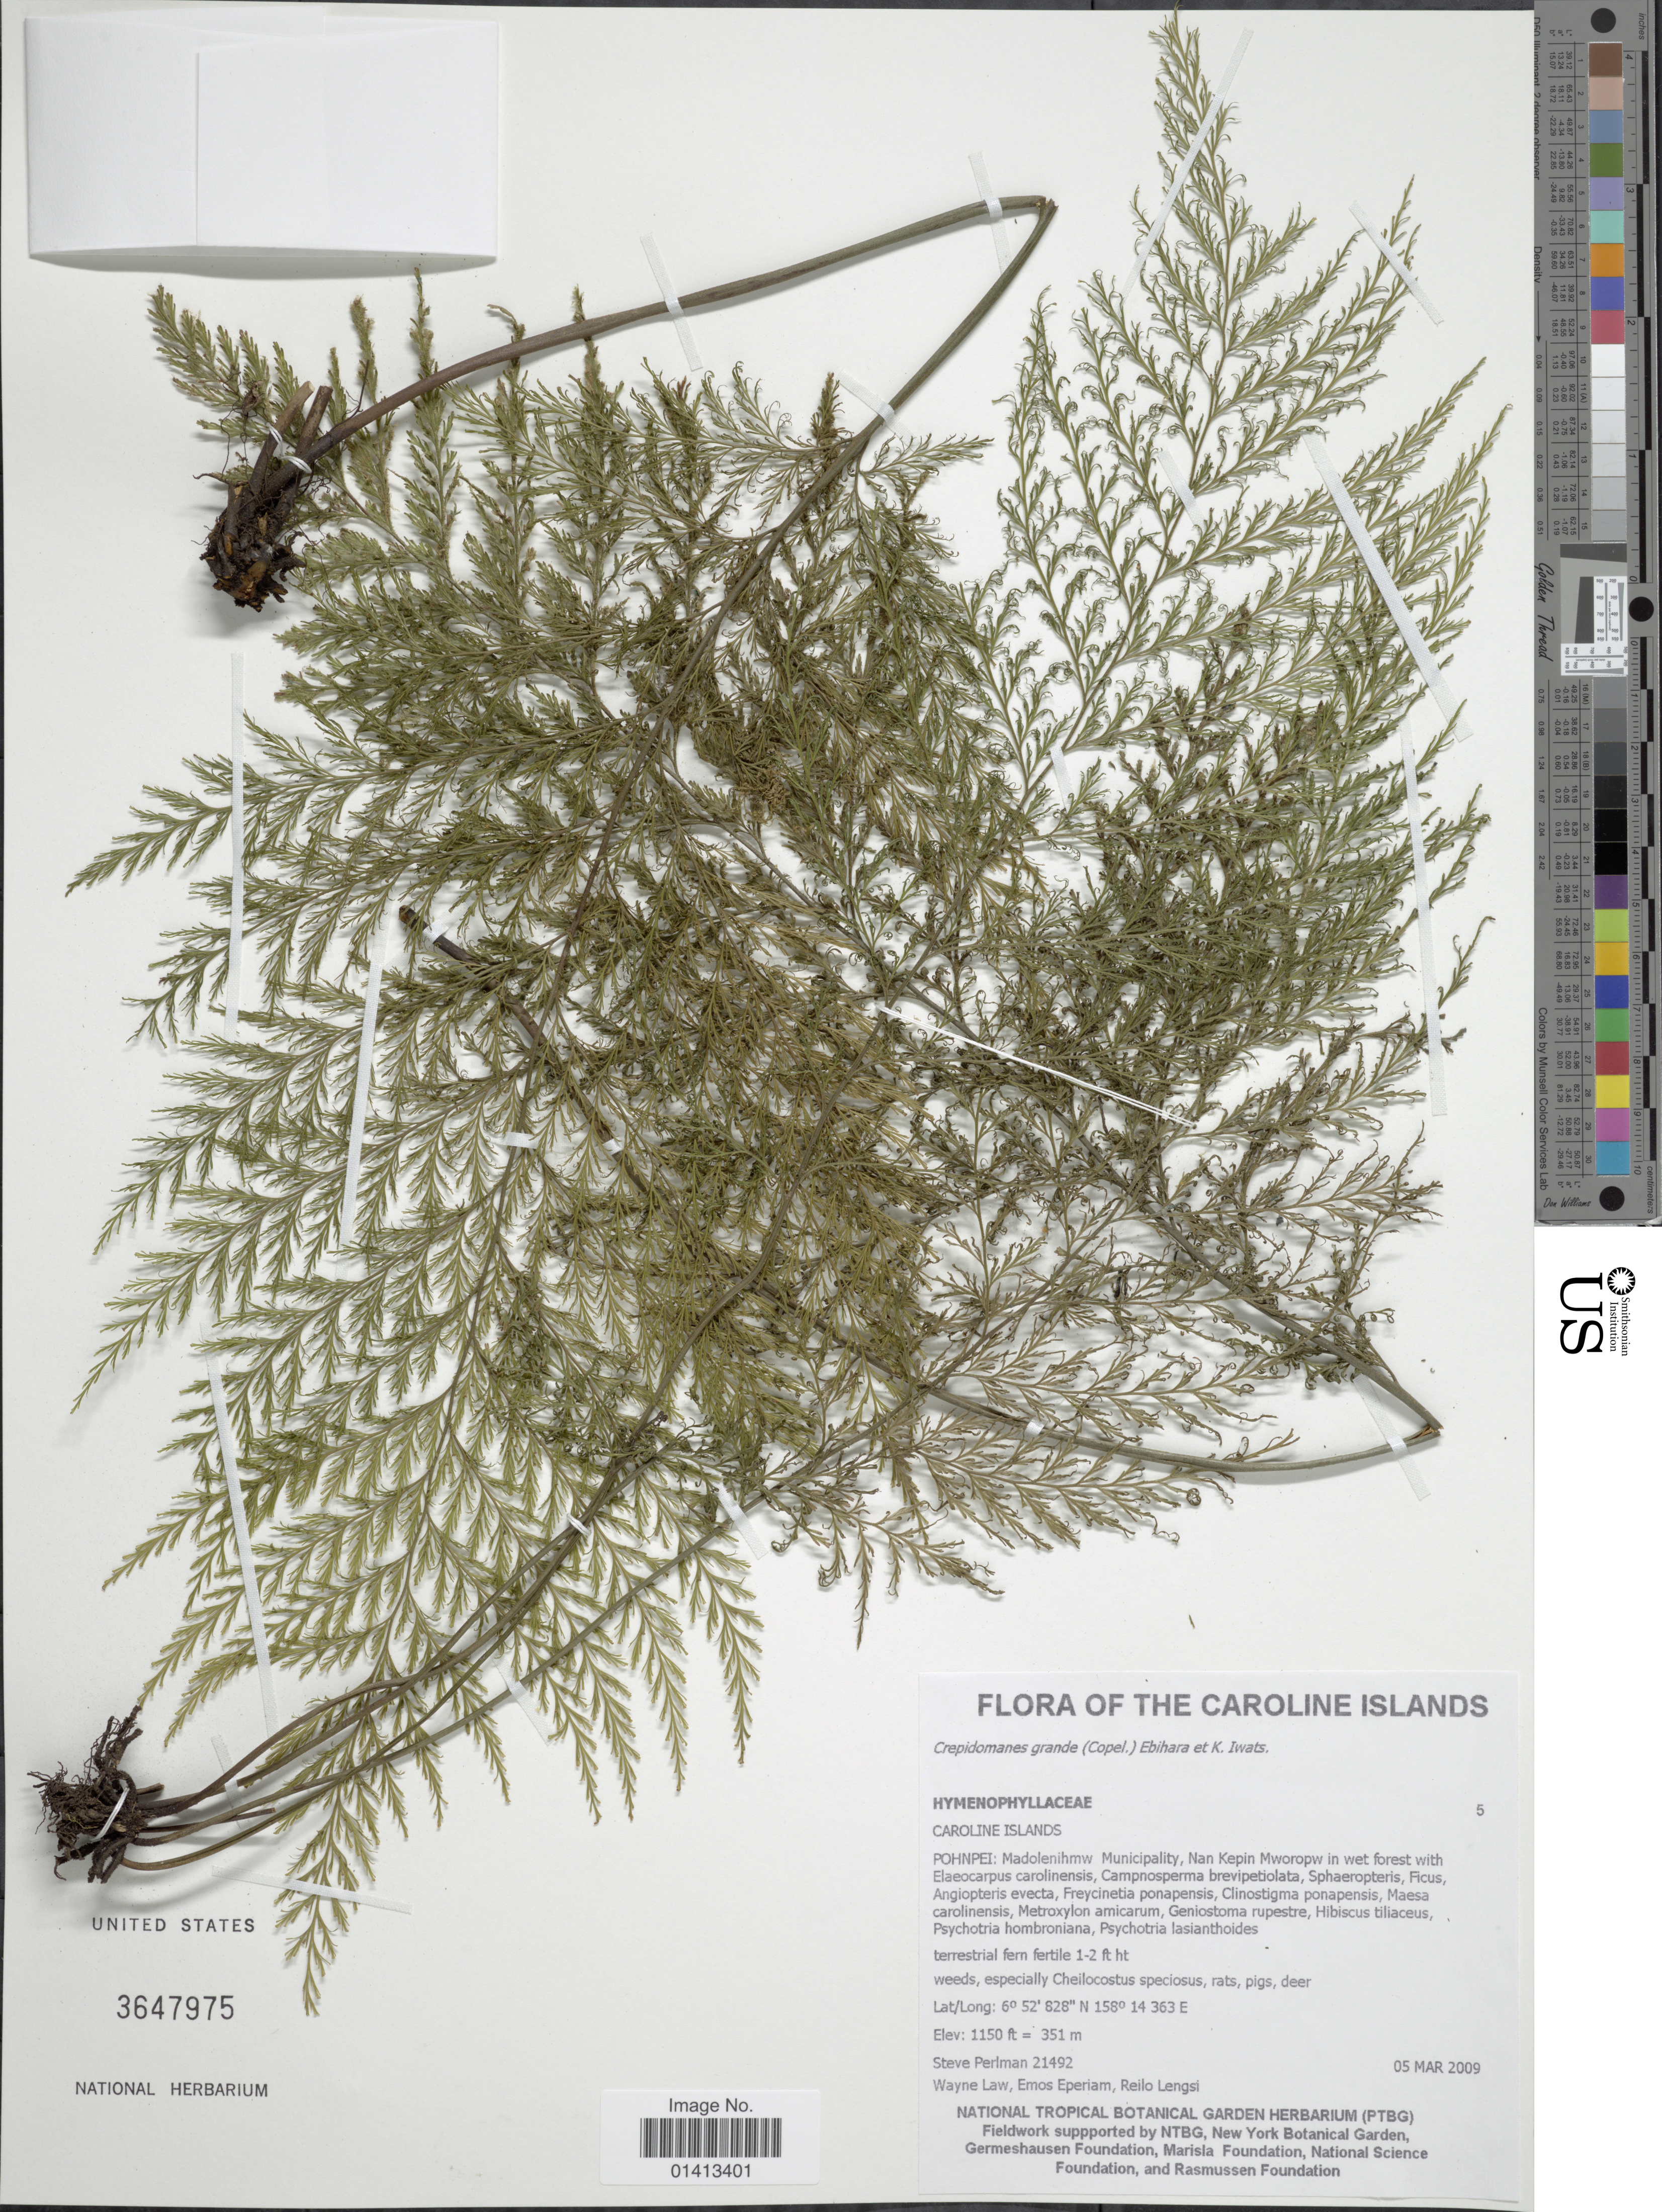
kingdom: Plantae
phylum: Tracheophyta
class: Polypodiopsida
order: Hymenophyllales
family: Hymenophyllaceae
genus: Crepidomanes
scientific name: Crepidomanes grande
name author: (Copel.) Ebihara & K. Iwats.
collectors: S. Perlman, W. Law, P. Eperiam & R. Lengsi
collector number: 21492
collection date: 2009-03-05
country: Micronesia, Federated States of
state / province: Pohnpei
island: Pohnpei [Ponape]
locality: Madolenihmw Municipality, Nan Kepin Mworopw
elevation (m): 351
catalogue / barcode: US 3647975